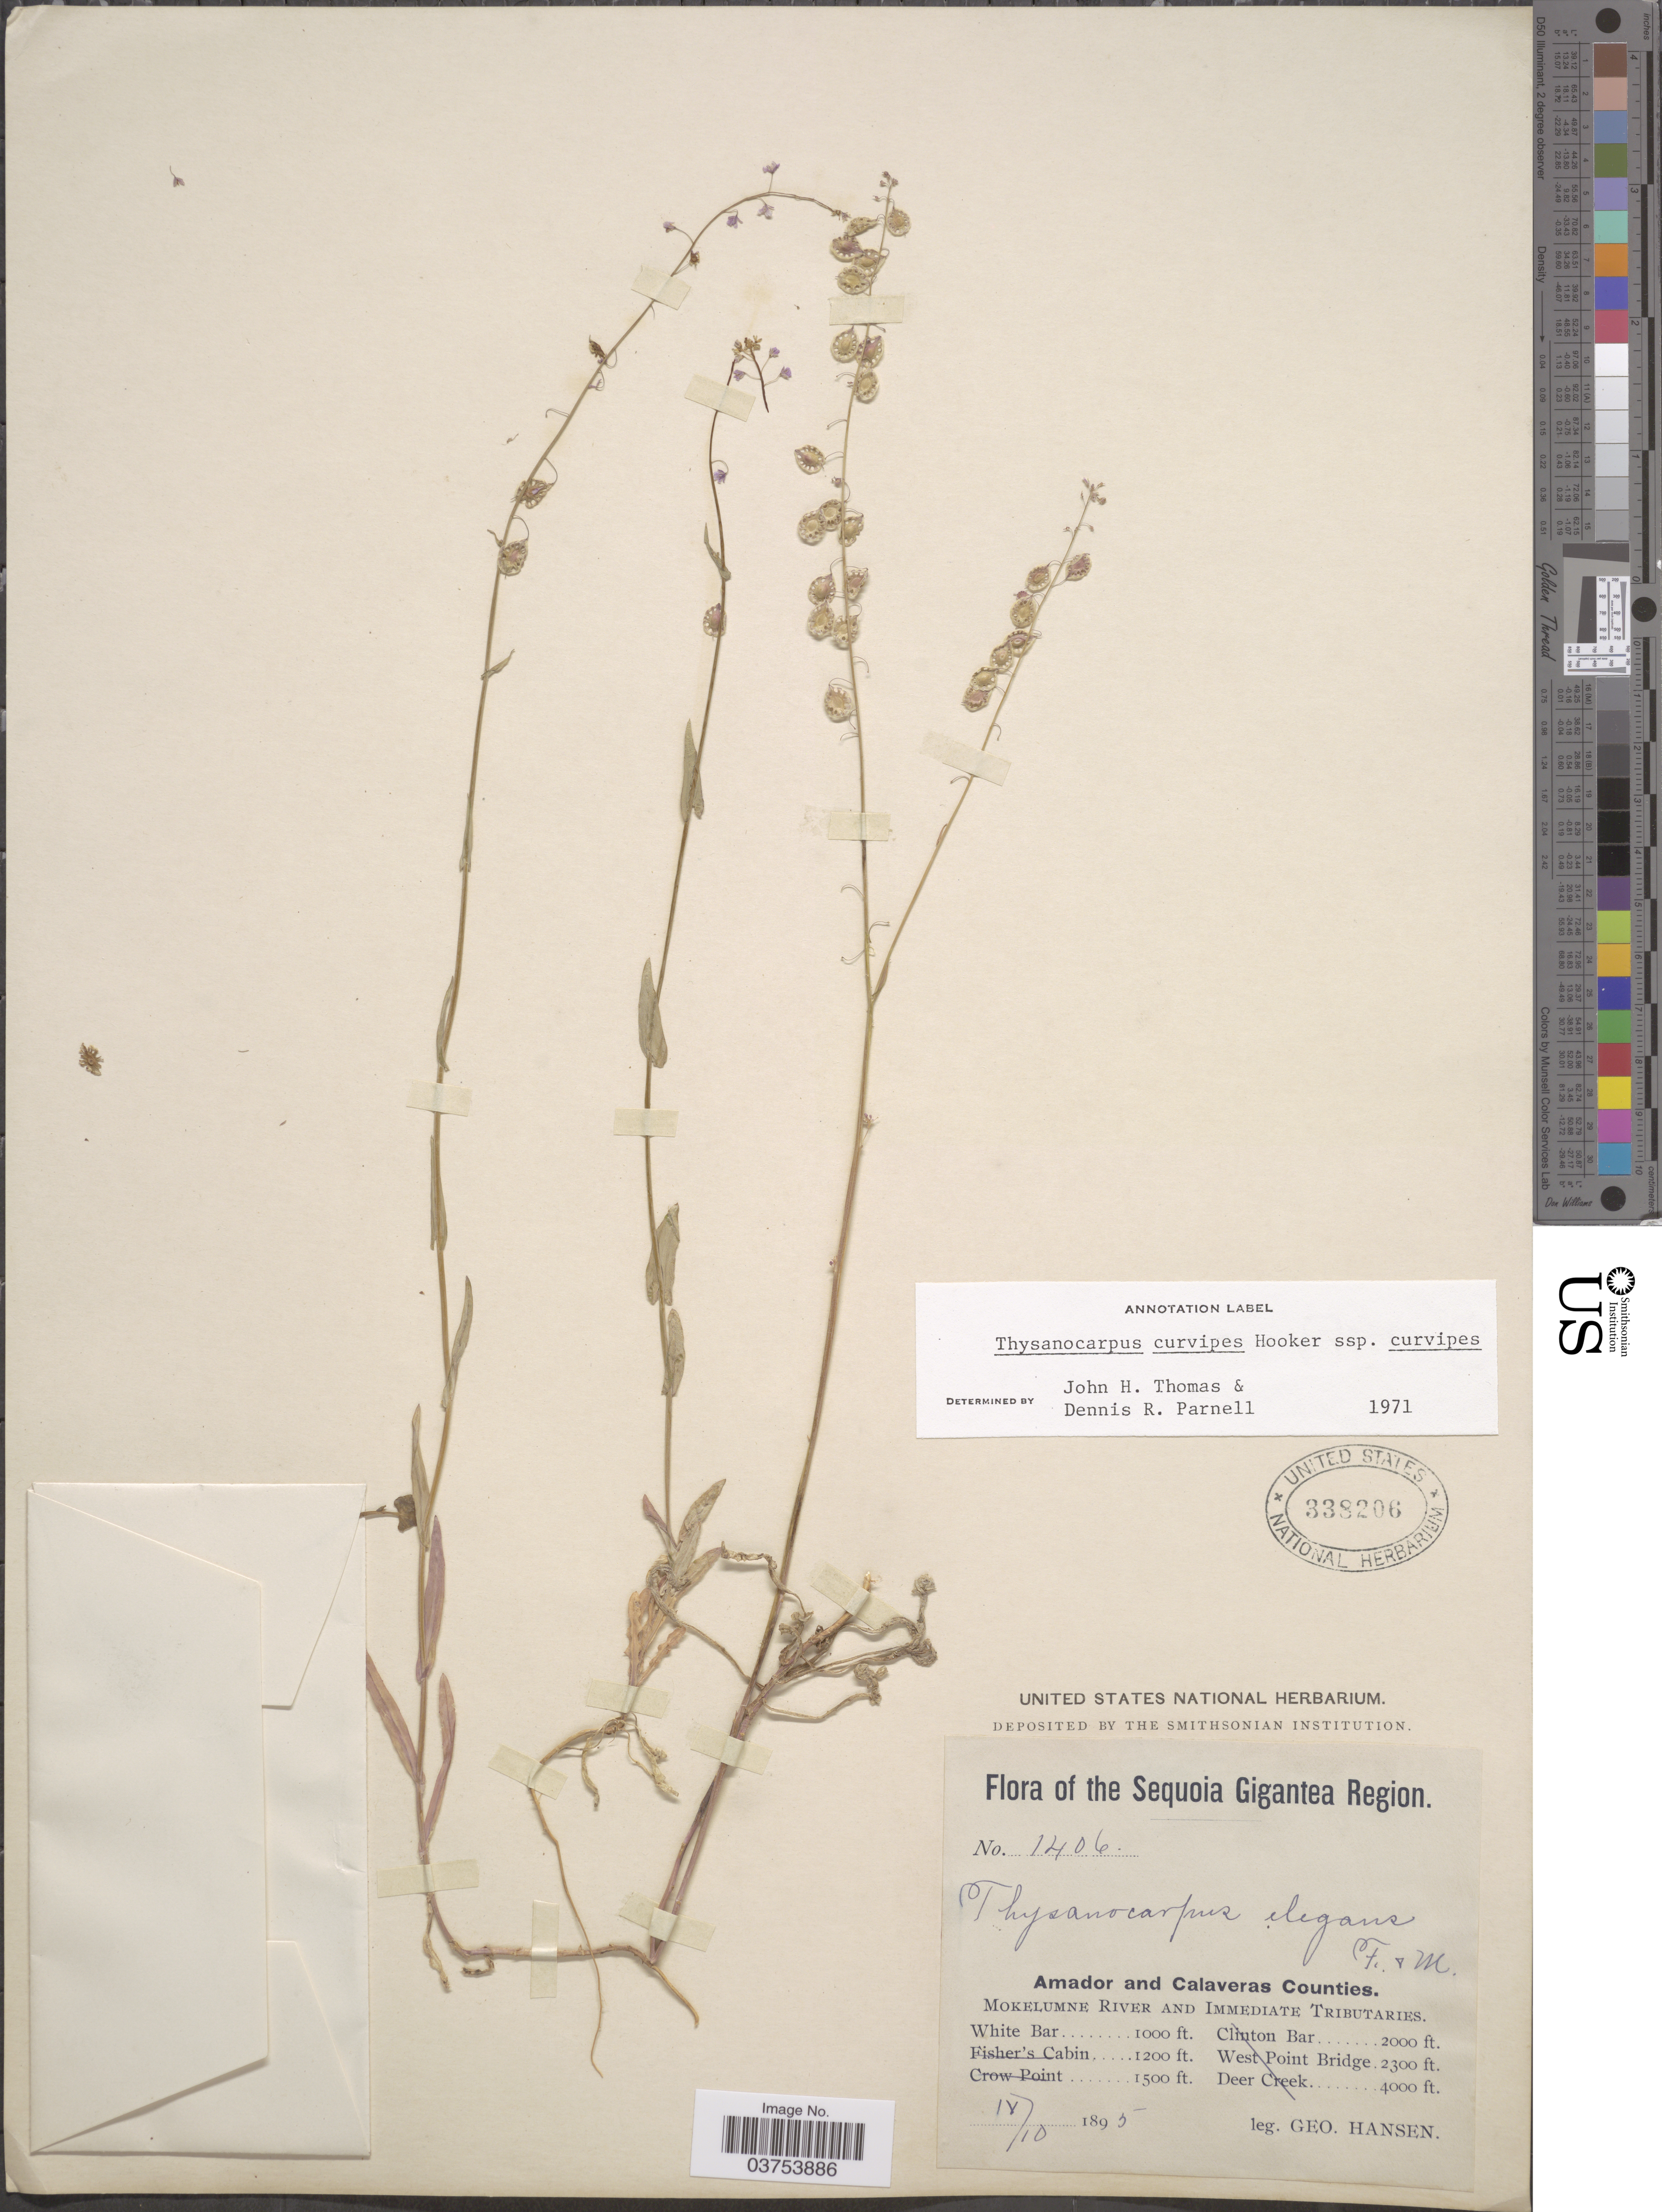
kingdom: Plantae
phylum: Tracheophyta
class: Magnoliopsida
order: Brassicales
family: Brassicaceae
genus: Thysanocarpus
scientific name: Thysanocarpus curvipes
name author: Hook.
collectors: G. Hansen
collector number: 1406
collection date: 1895-04-10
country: United States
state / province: California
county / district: Calaveras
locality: The Sequoia Gigantea Region. Amador and Calaveras Counties. Mokelumne River and Immediate Tributaries. White Bar.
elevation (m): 305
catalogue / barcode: US 338206